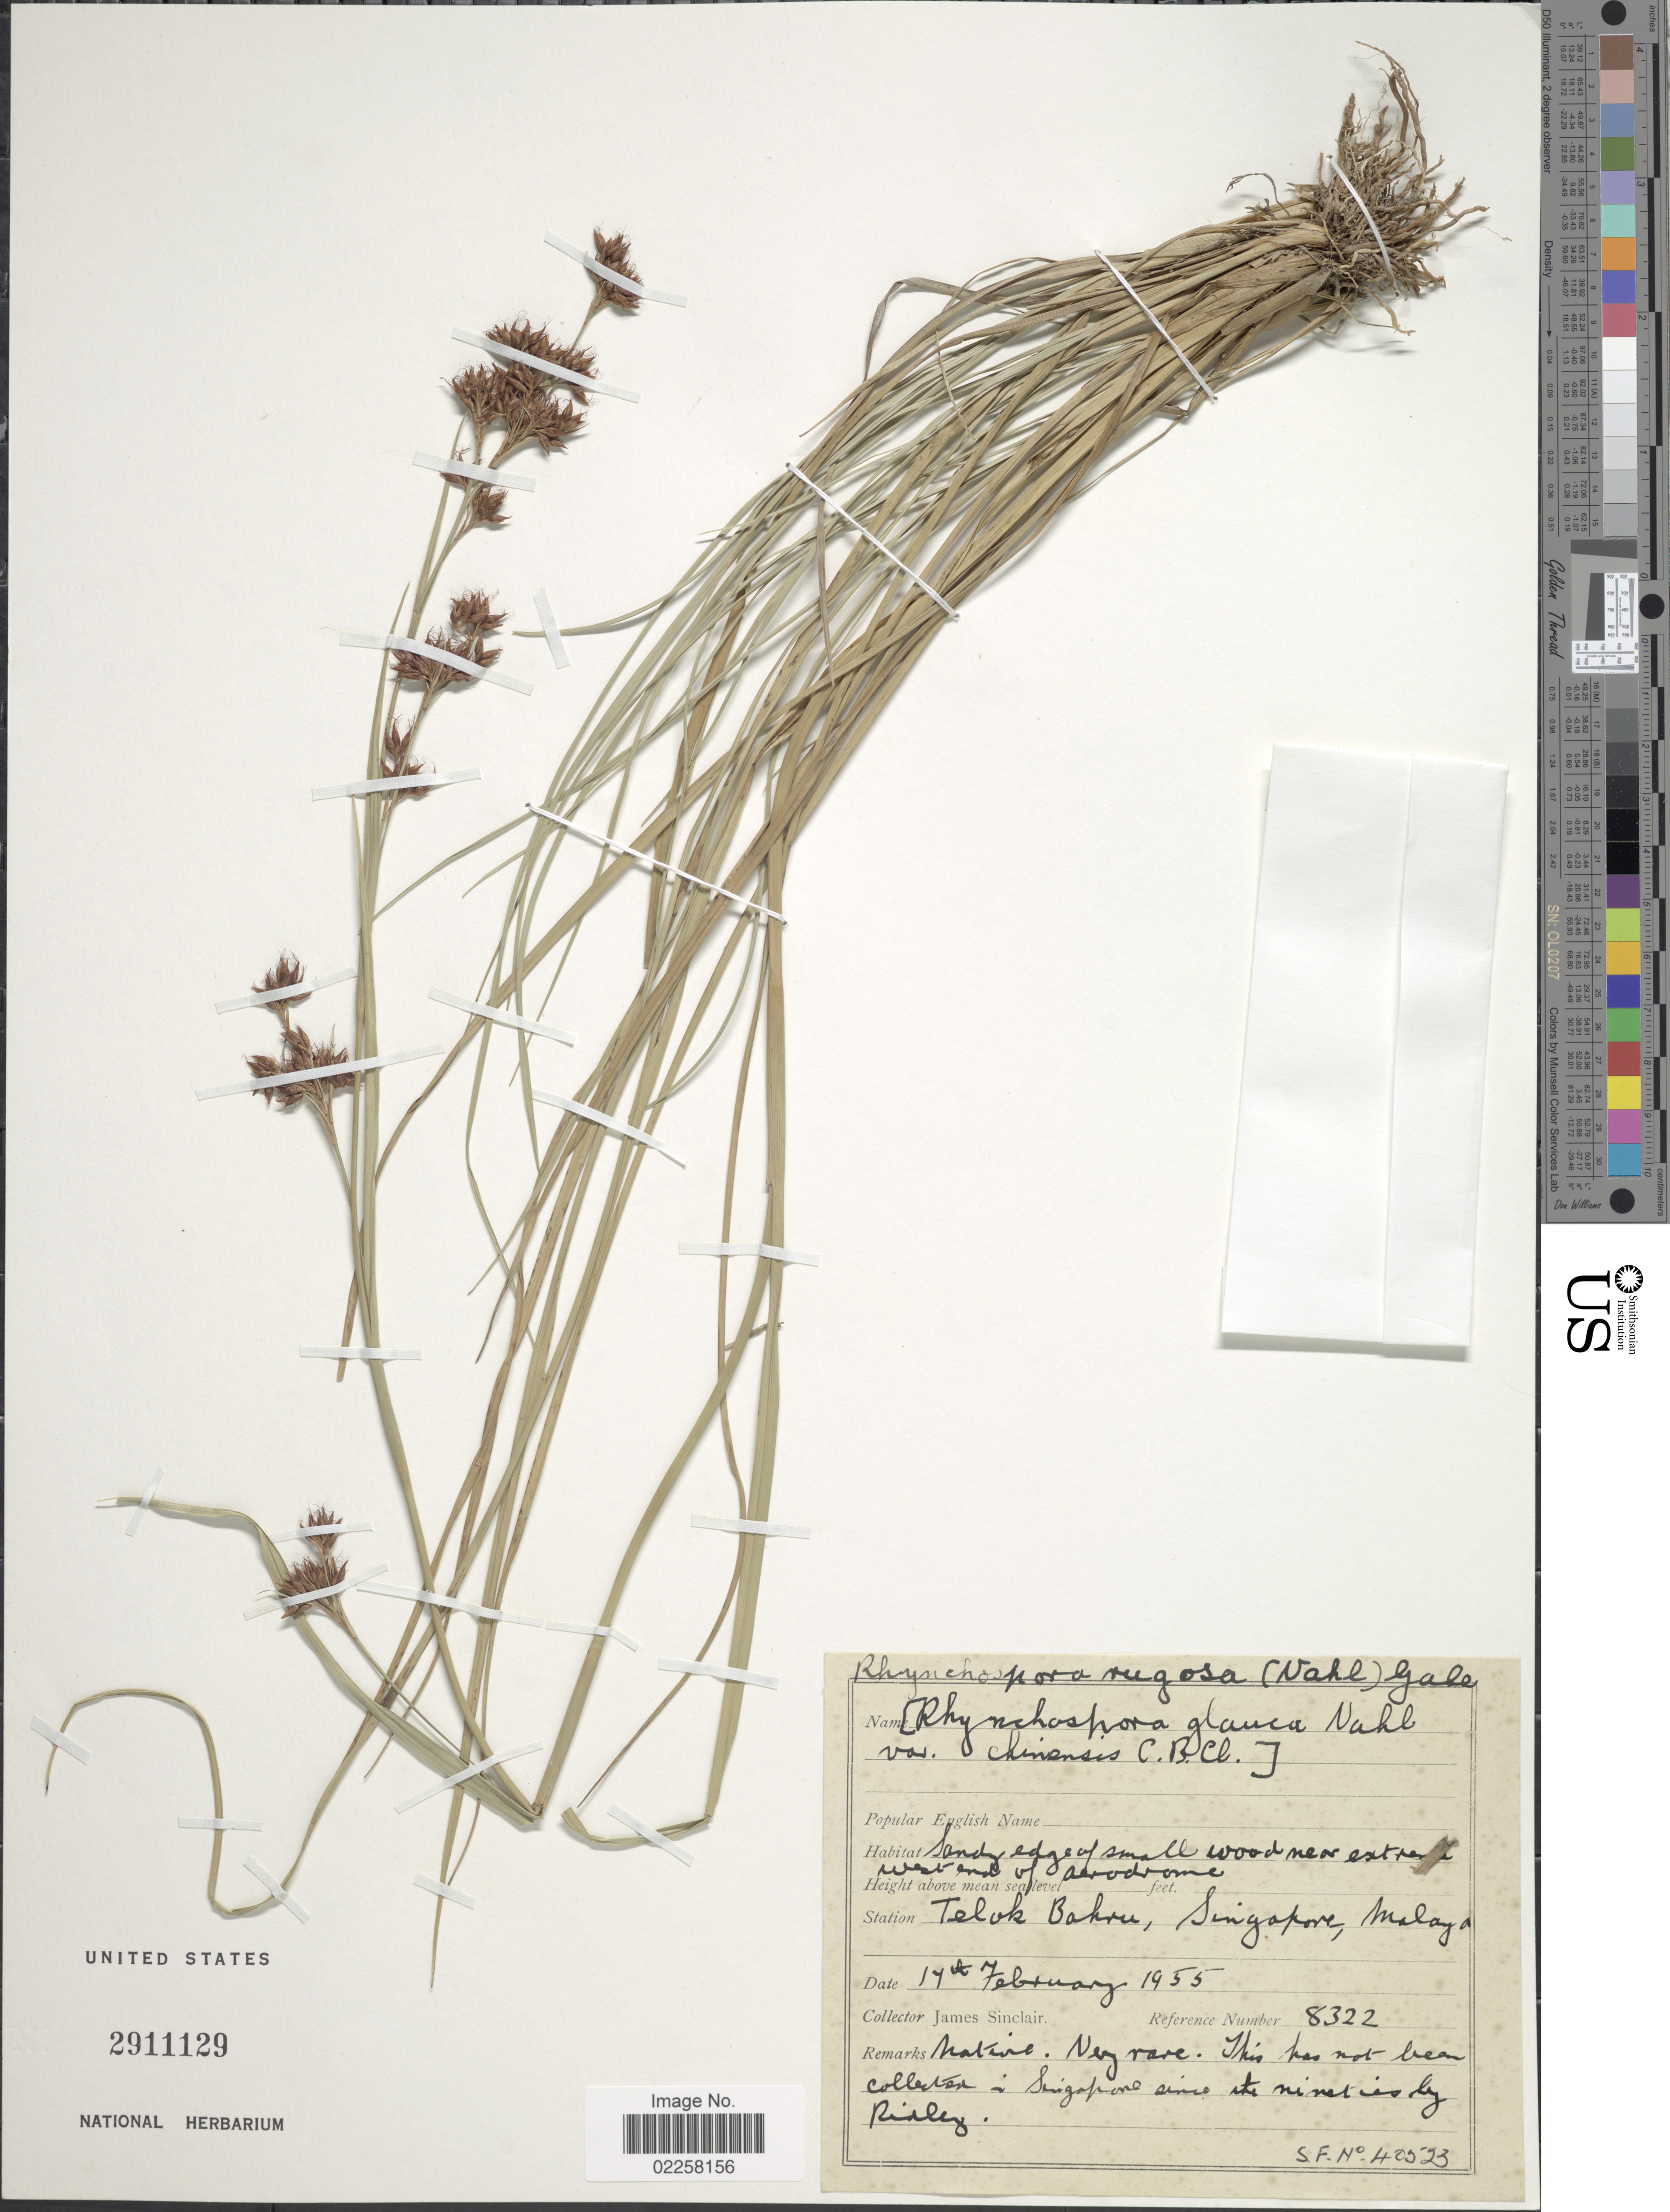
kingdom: Plantae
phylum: Tracheophyta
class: Liliopsida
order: Poales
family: Cyperaceae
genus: Rhynchospora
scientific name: Rhynchospora rugosa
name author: (Vahl) Gale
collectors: J. Sinclair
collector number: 8322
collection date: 1955-02-17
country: Singapore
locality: Telok Bakru, Singapore, Malaya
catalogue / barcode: US 2911129